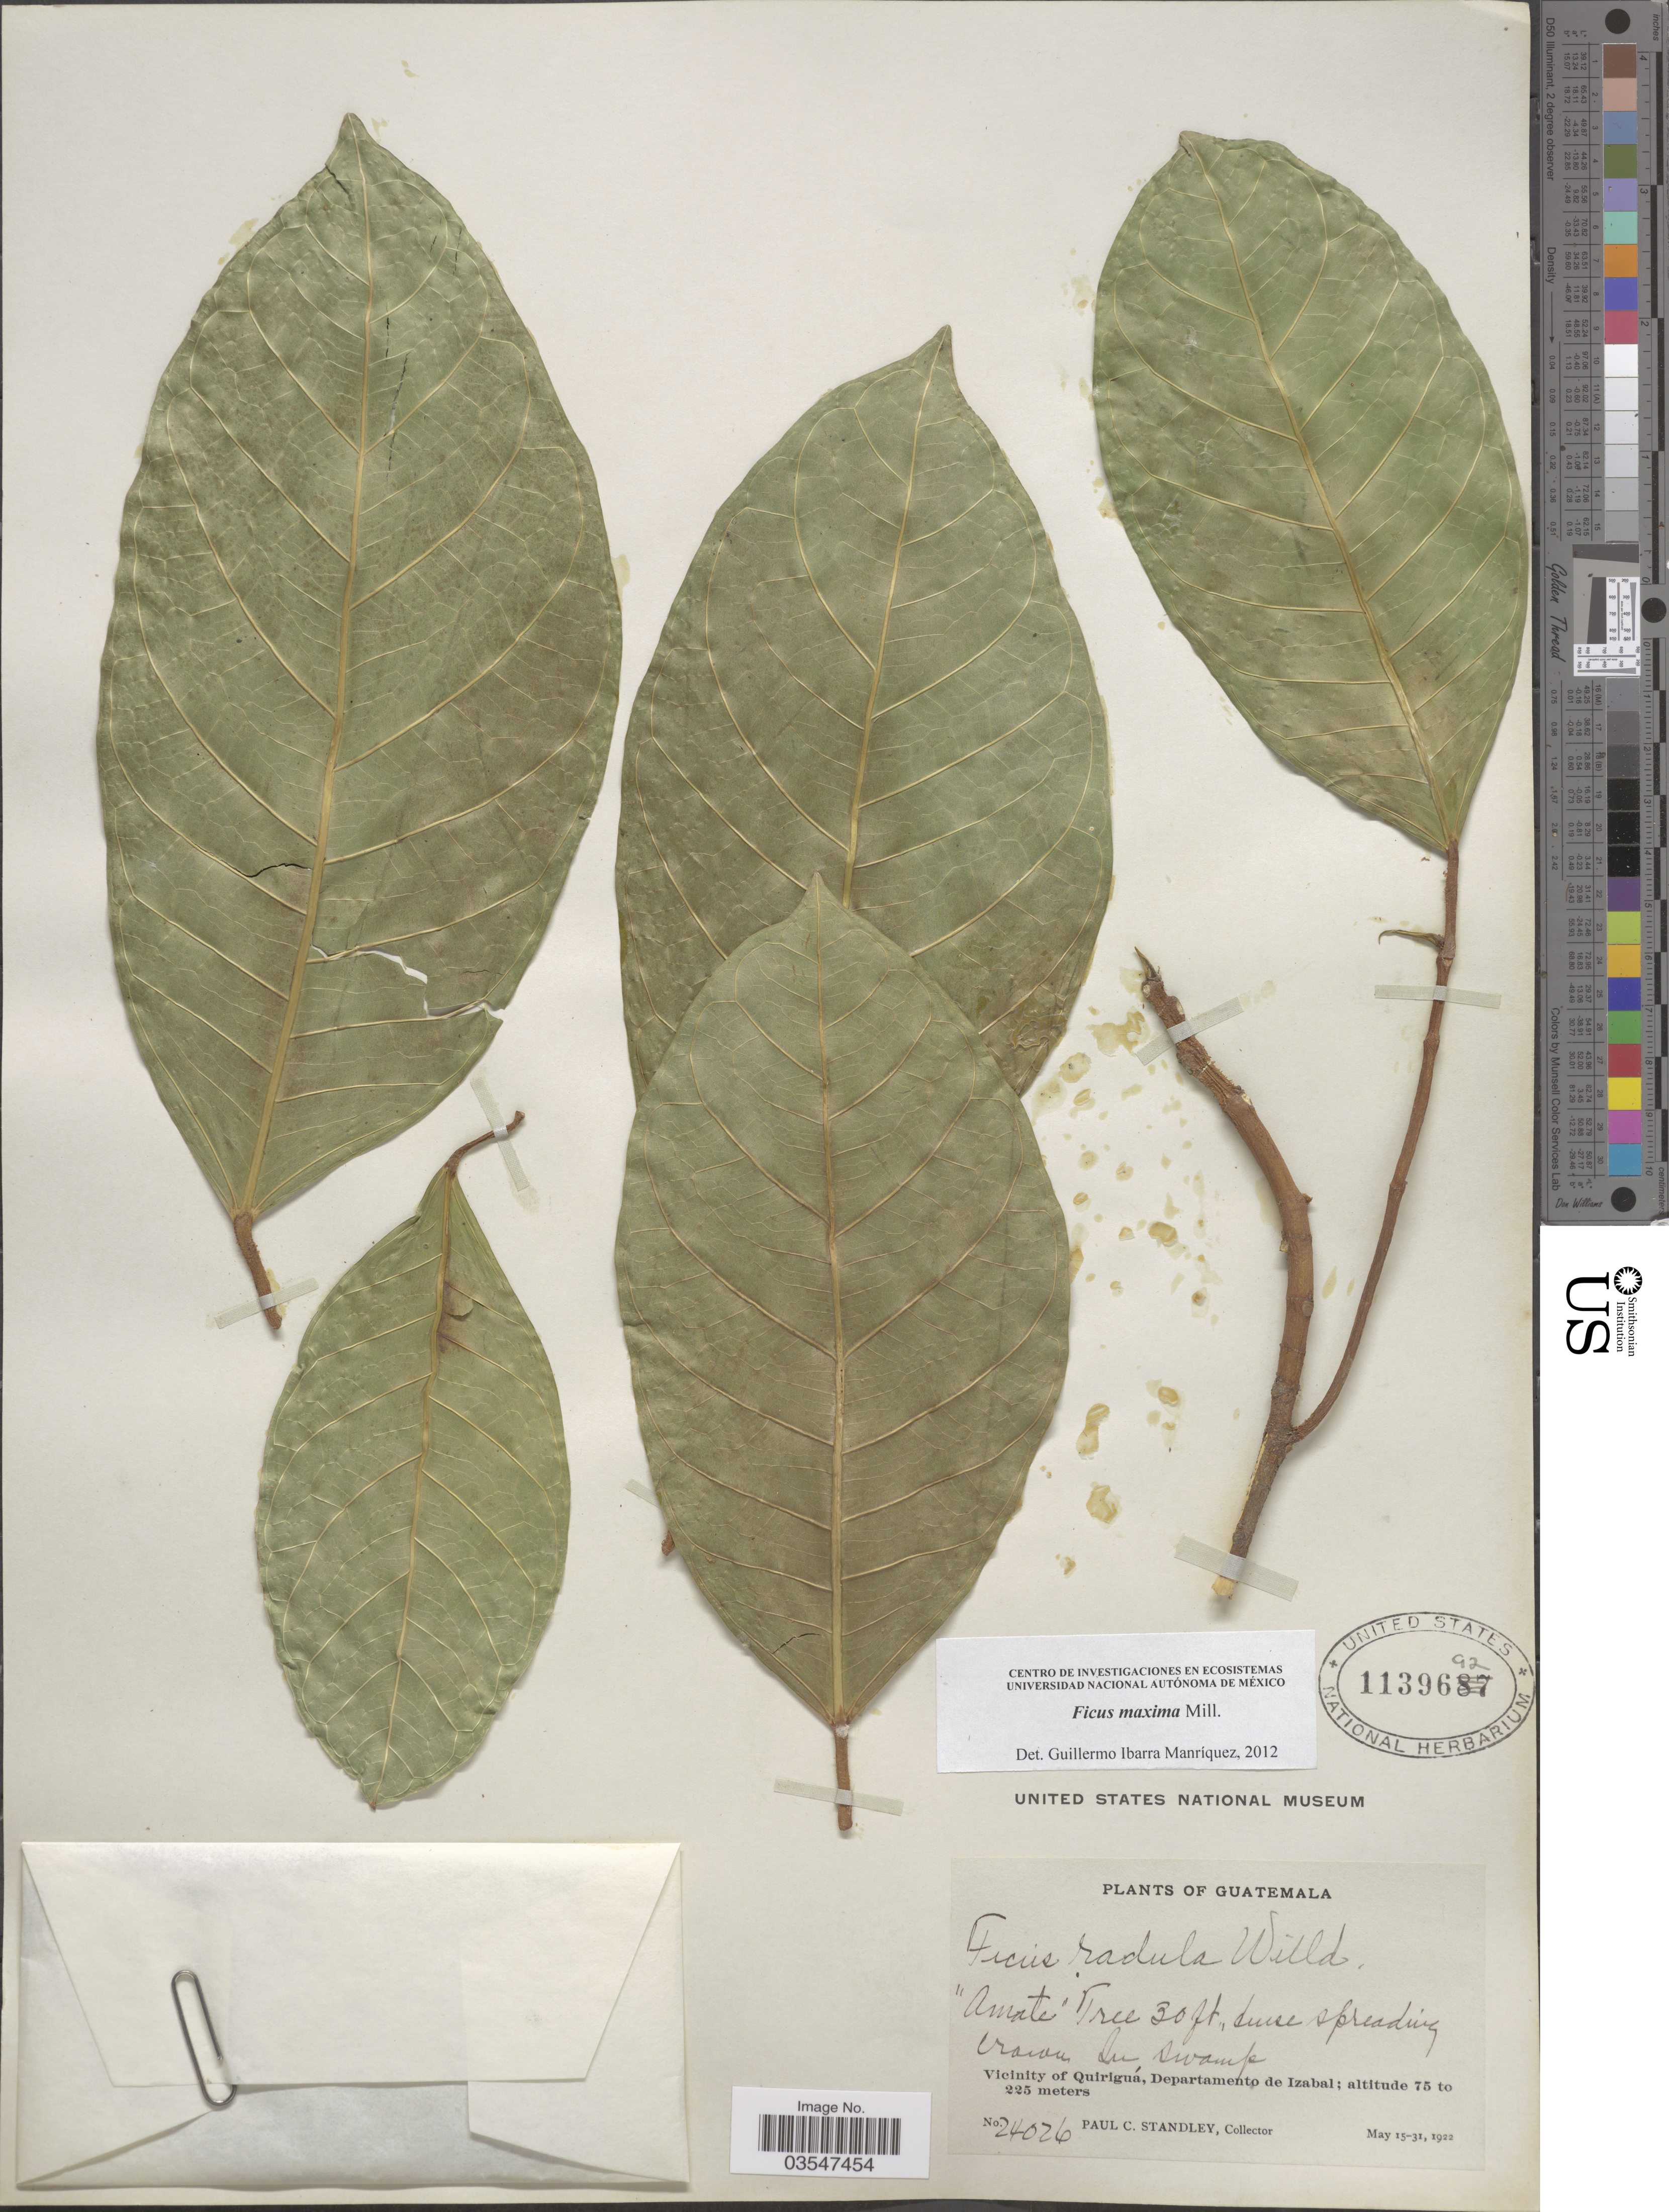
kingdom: Plantae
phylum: Tracheophyta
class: Magnoliopsida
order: Rosales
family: Moraceae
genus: Ficus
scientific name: Ficus maxima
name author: Mill.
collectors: P. C. Standley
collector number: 24026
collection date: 1922-05-15/1922-05-31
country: Guatemala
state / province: Izabal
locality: Vicinity of Quiriguá, Departamento de Izabal.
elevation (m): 75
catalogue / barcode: US 1139692